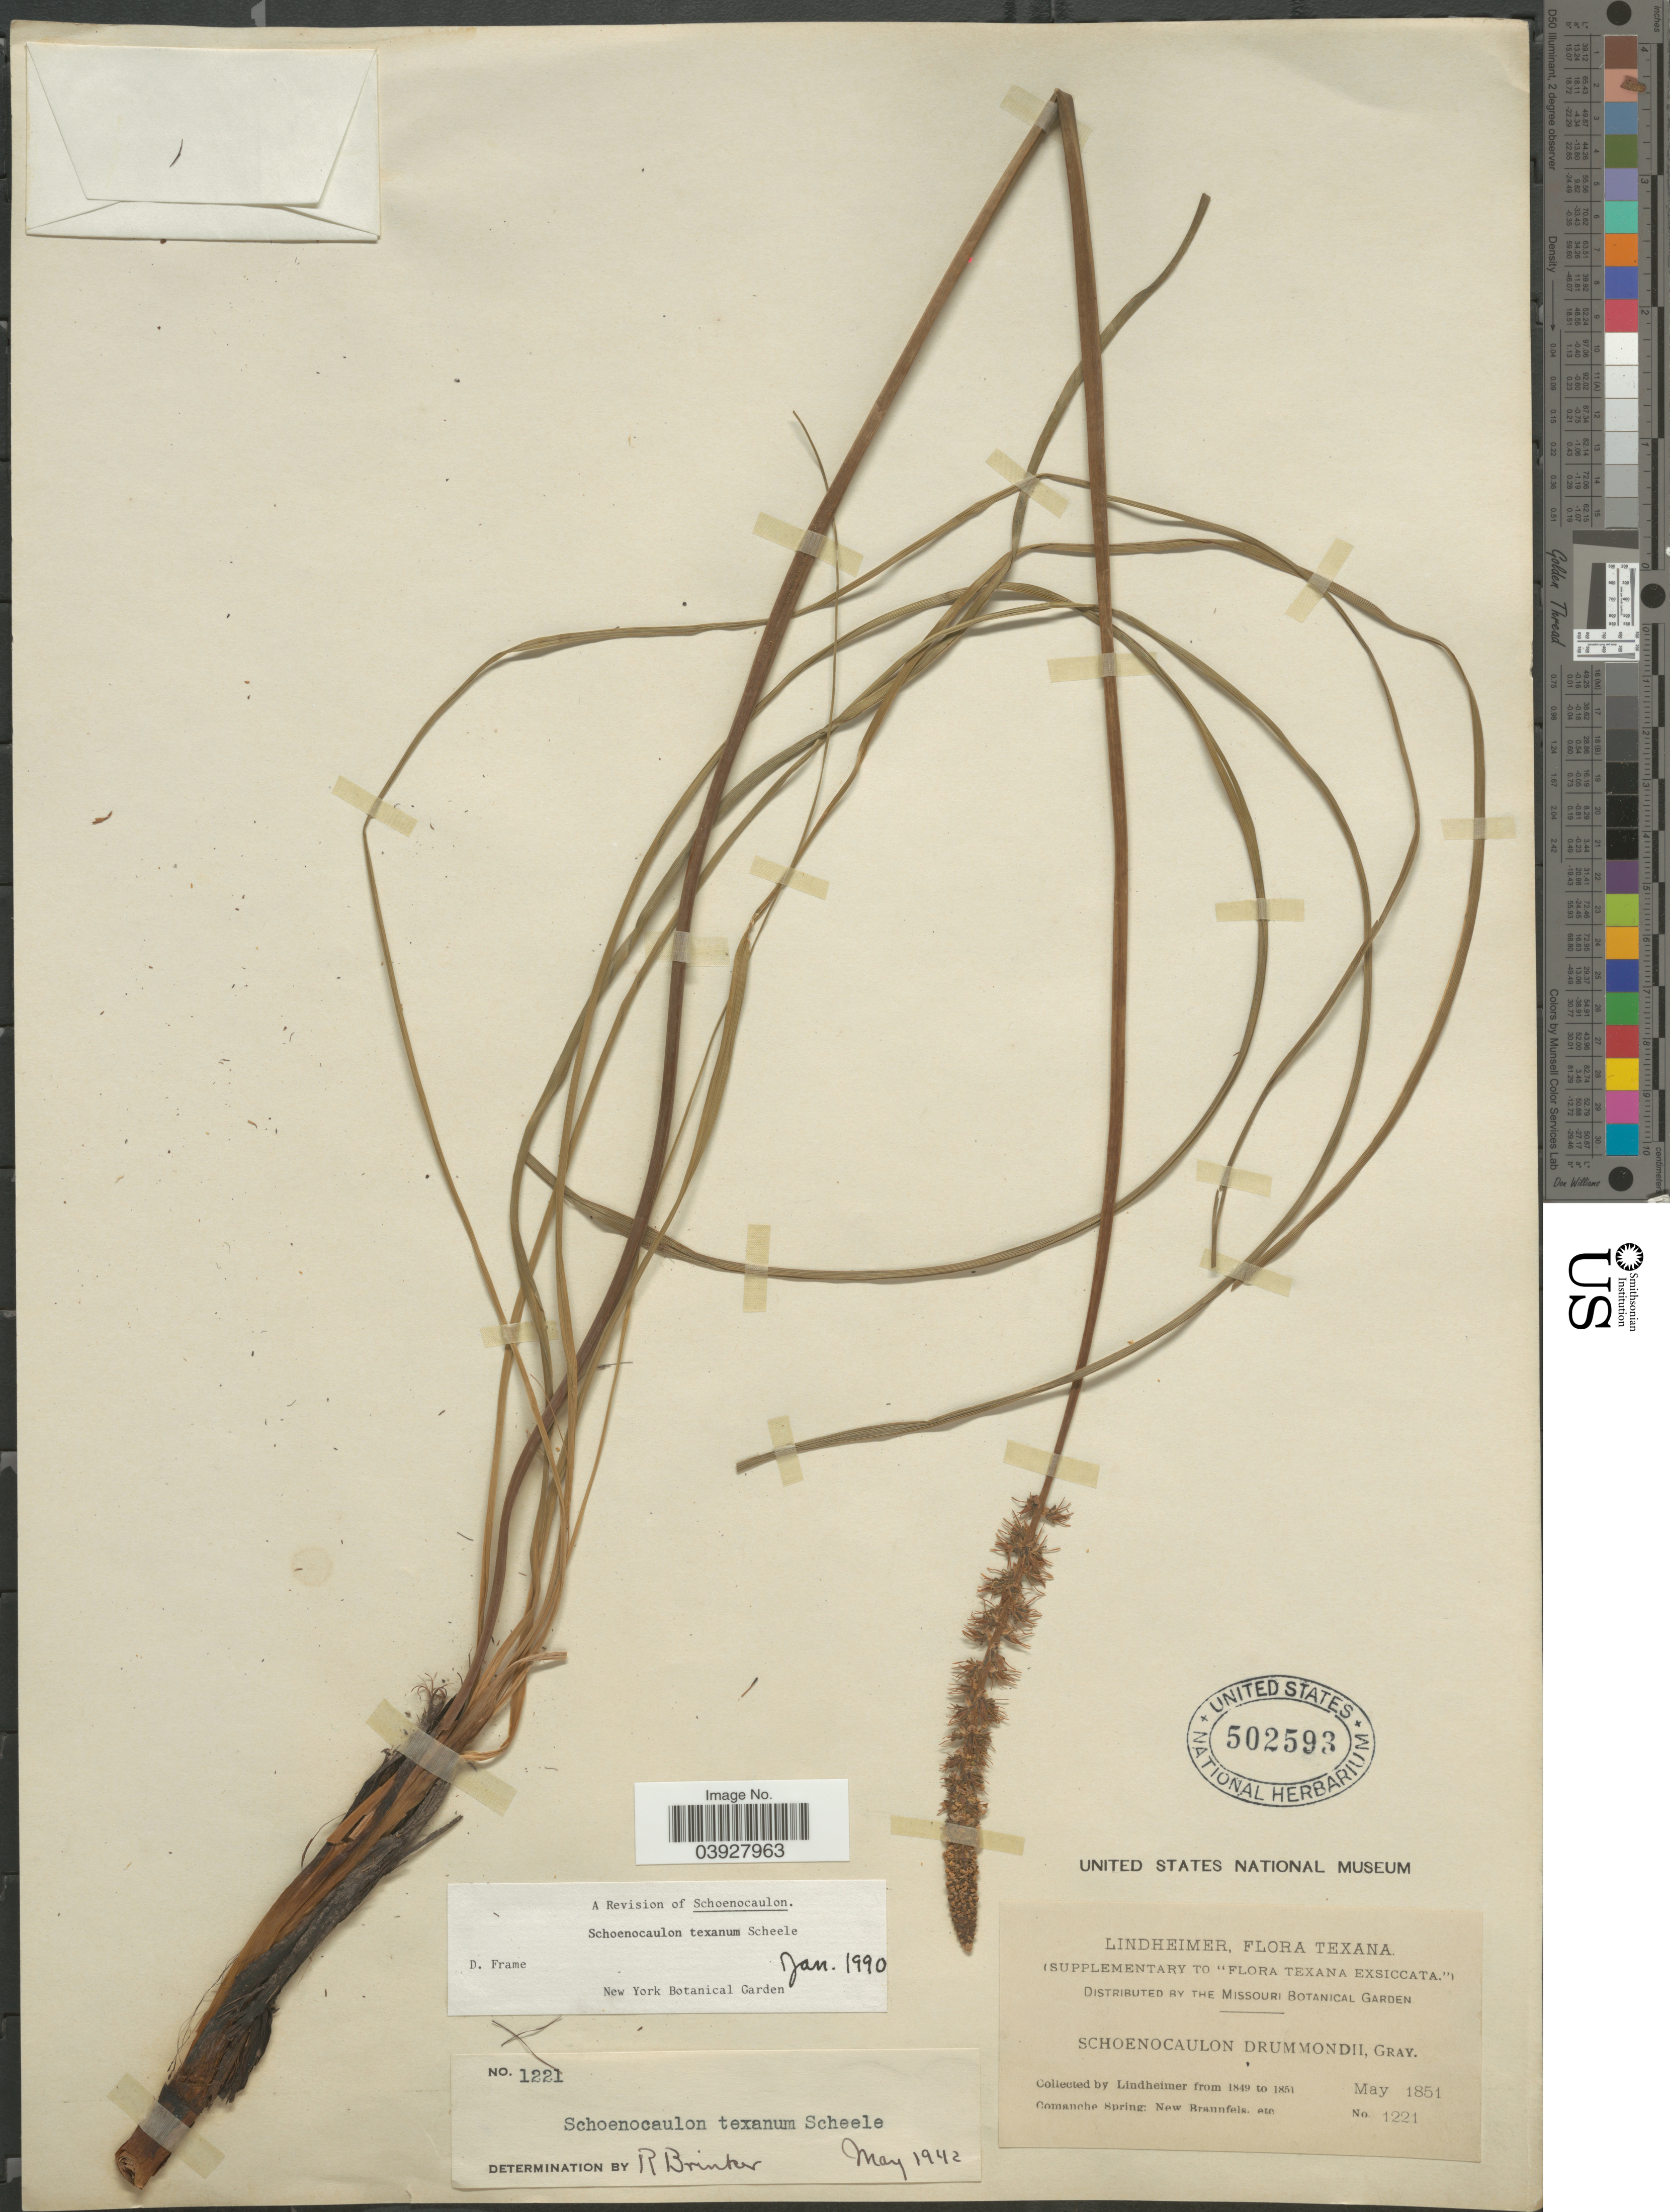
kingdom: Plantae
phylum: Tracheophyta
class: Liliopsida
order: Liliales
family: Melanthiaceae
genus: Schoenocaulon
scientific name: Schoenocaulon texanum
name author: Scheele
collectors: -. Lindheimer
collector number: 1221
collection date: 1851-05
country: United States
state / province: Texas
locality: Comanche Spring: New Braunfels etc.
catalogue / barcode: US 502593